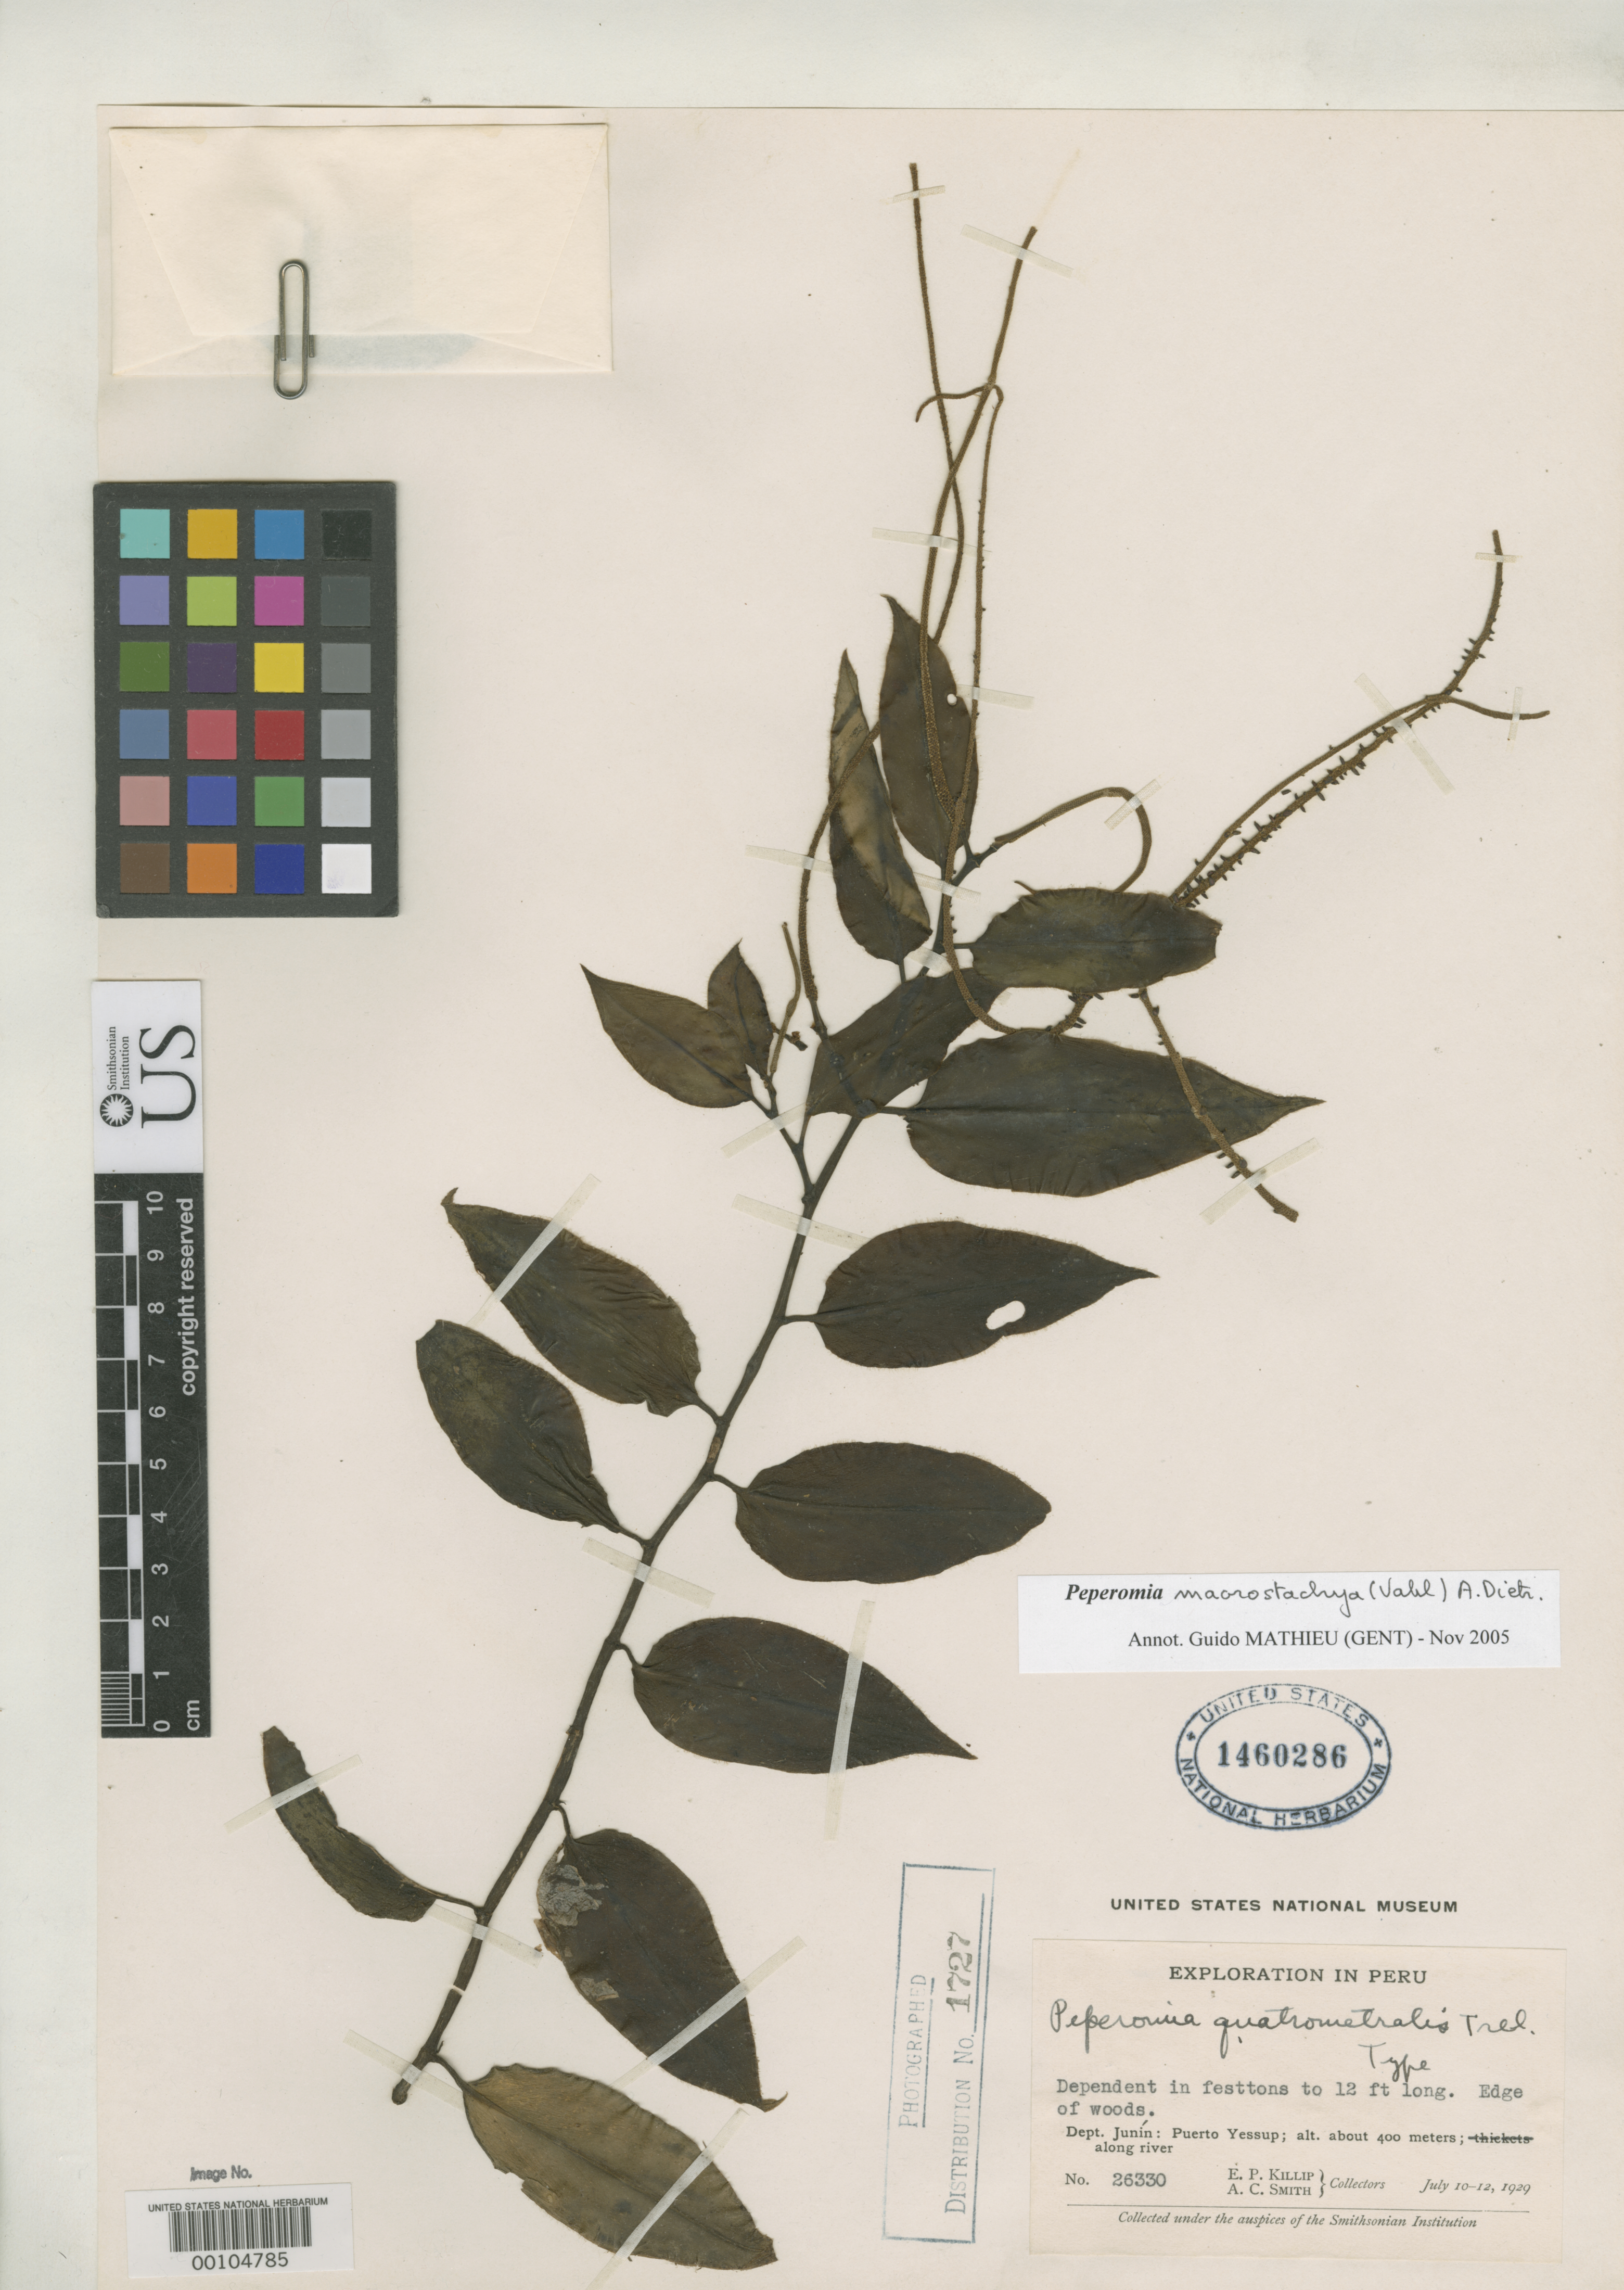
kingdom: Plantae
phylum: Tracheophyta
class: Magnoliopsida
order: Piperales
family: Piperaceae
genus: Peperomia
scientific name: Peperomia quatrometralis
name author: Trel. in J.F. Macbr.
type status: Holotype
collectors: E. P. Killip & A. C. Smith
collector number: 26330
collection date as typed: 10 Jul 1929 to 12 Jul 1929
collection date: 1929-07-10/1929-07-12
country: Peru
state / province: Junín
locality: Puerto Yessup.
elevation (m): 400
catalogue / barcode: US 1460286